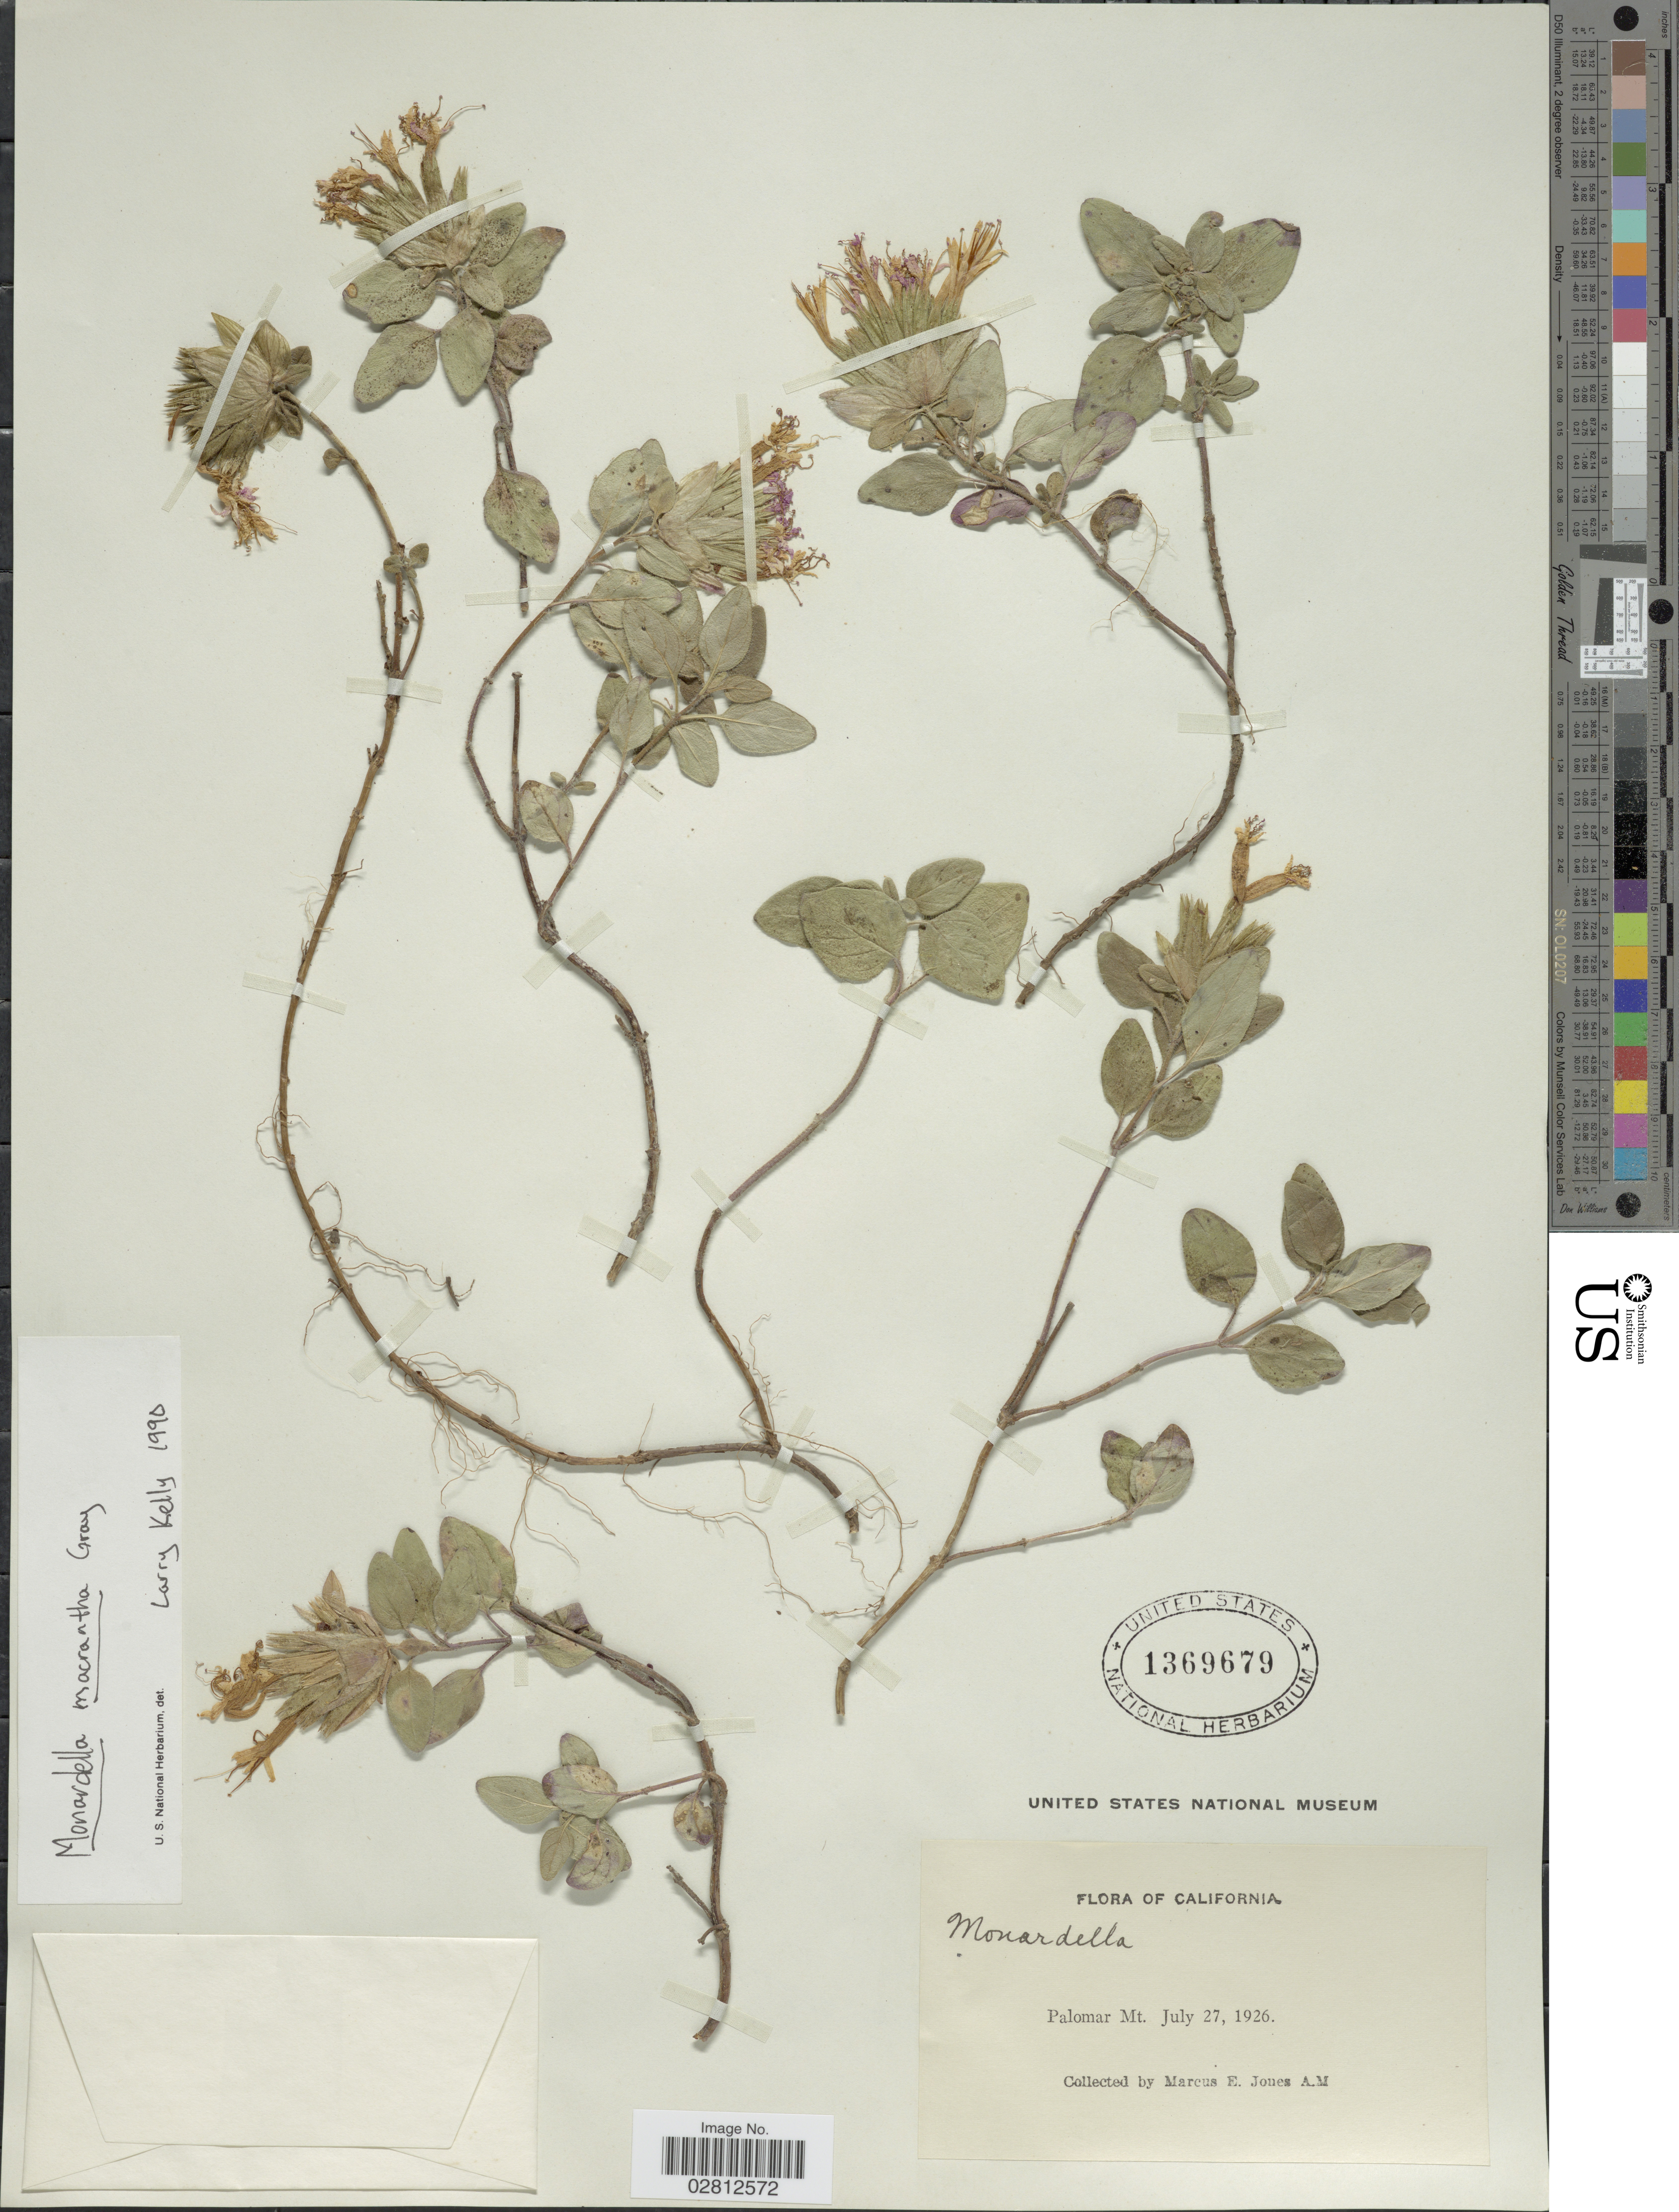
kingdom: Plantae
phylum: Tracheophyta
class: Magnoliopsida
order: Lamiales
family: Lamiaceae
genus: Monardella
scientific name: Monardella macrantha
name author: A. Gray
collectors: M. E. Jones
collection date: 1926-07-27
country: United States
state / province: California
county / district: San Diego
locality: Palomar Mt.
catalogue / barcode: US 1369679